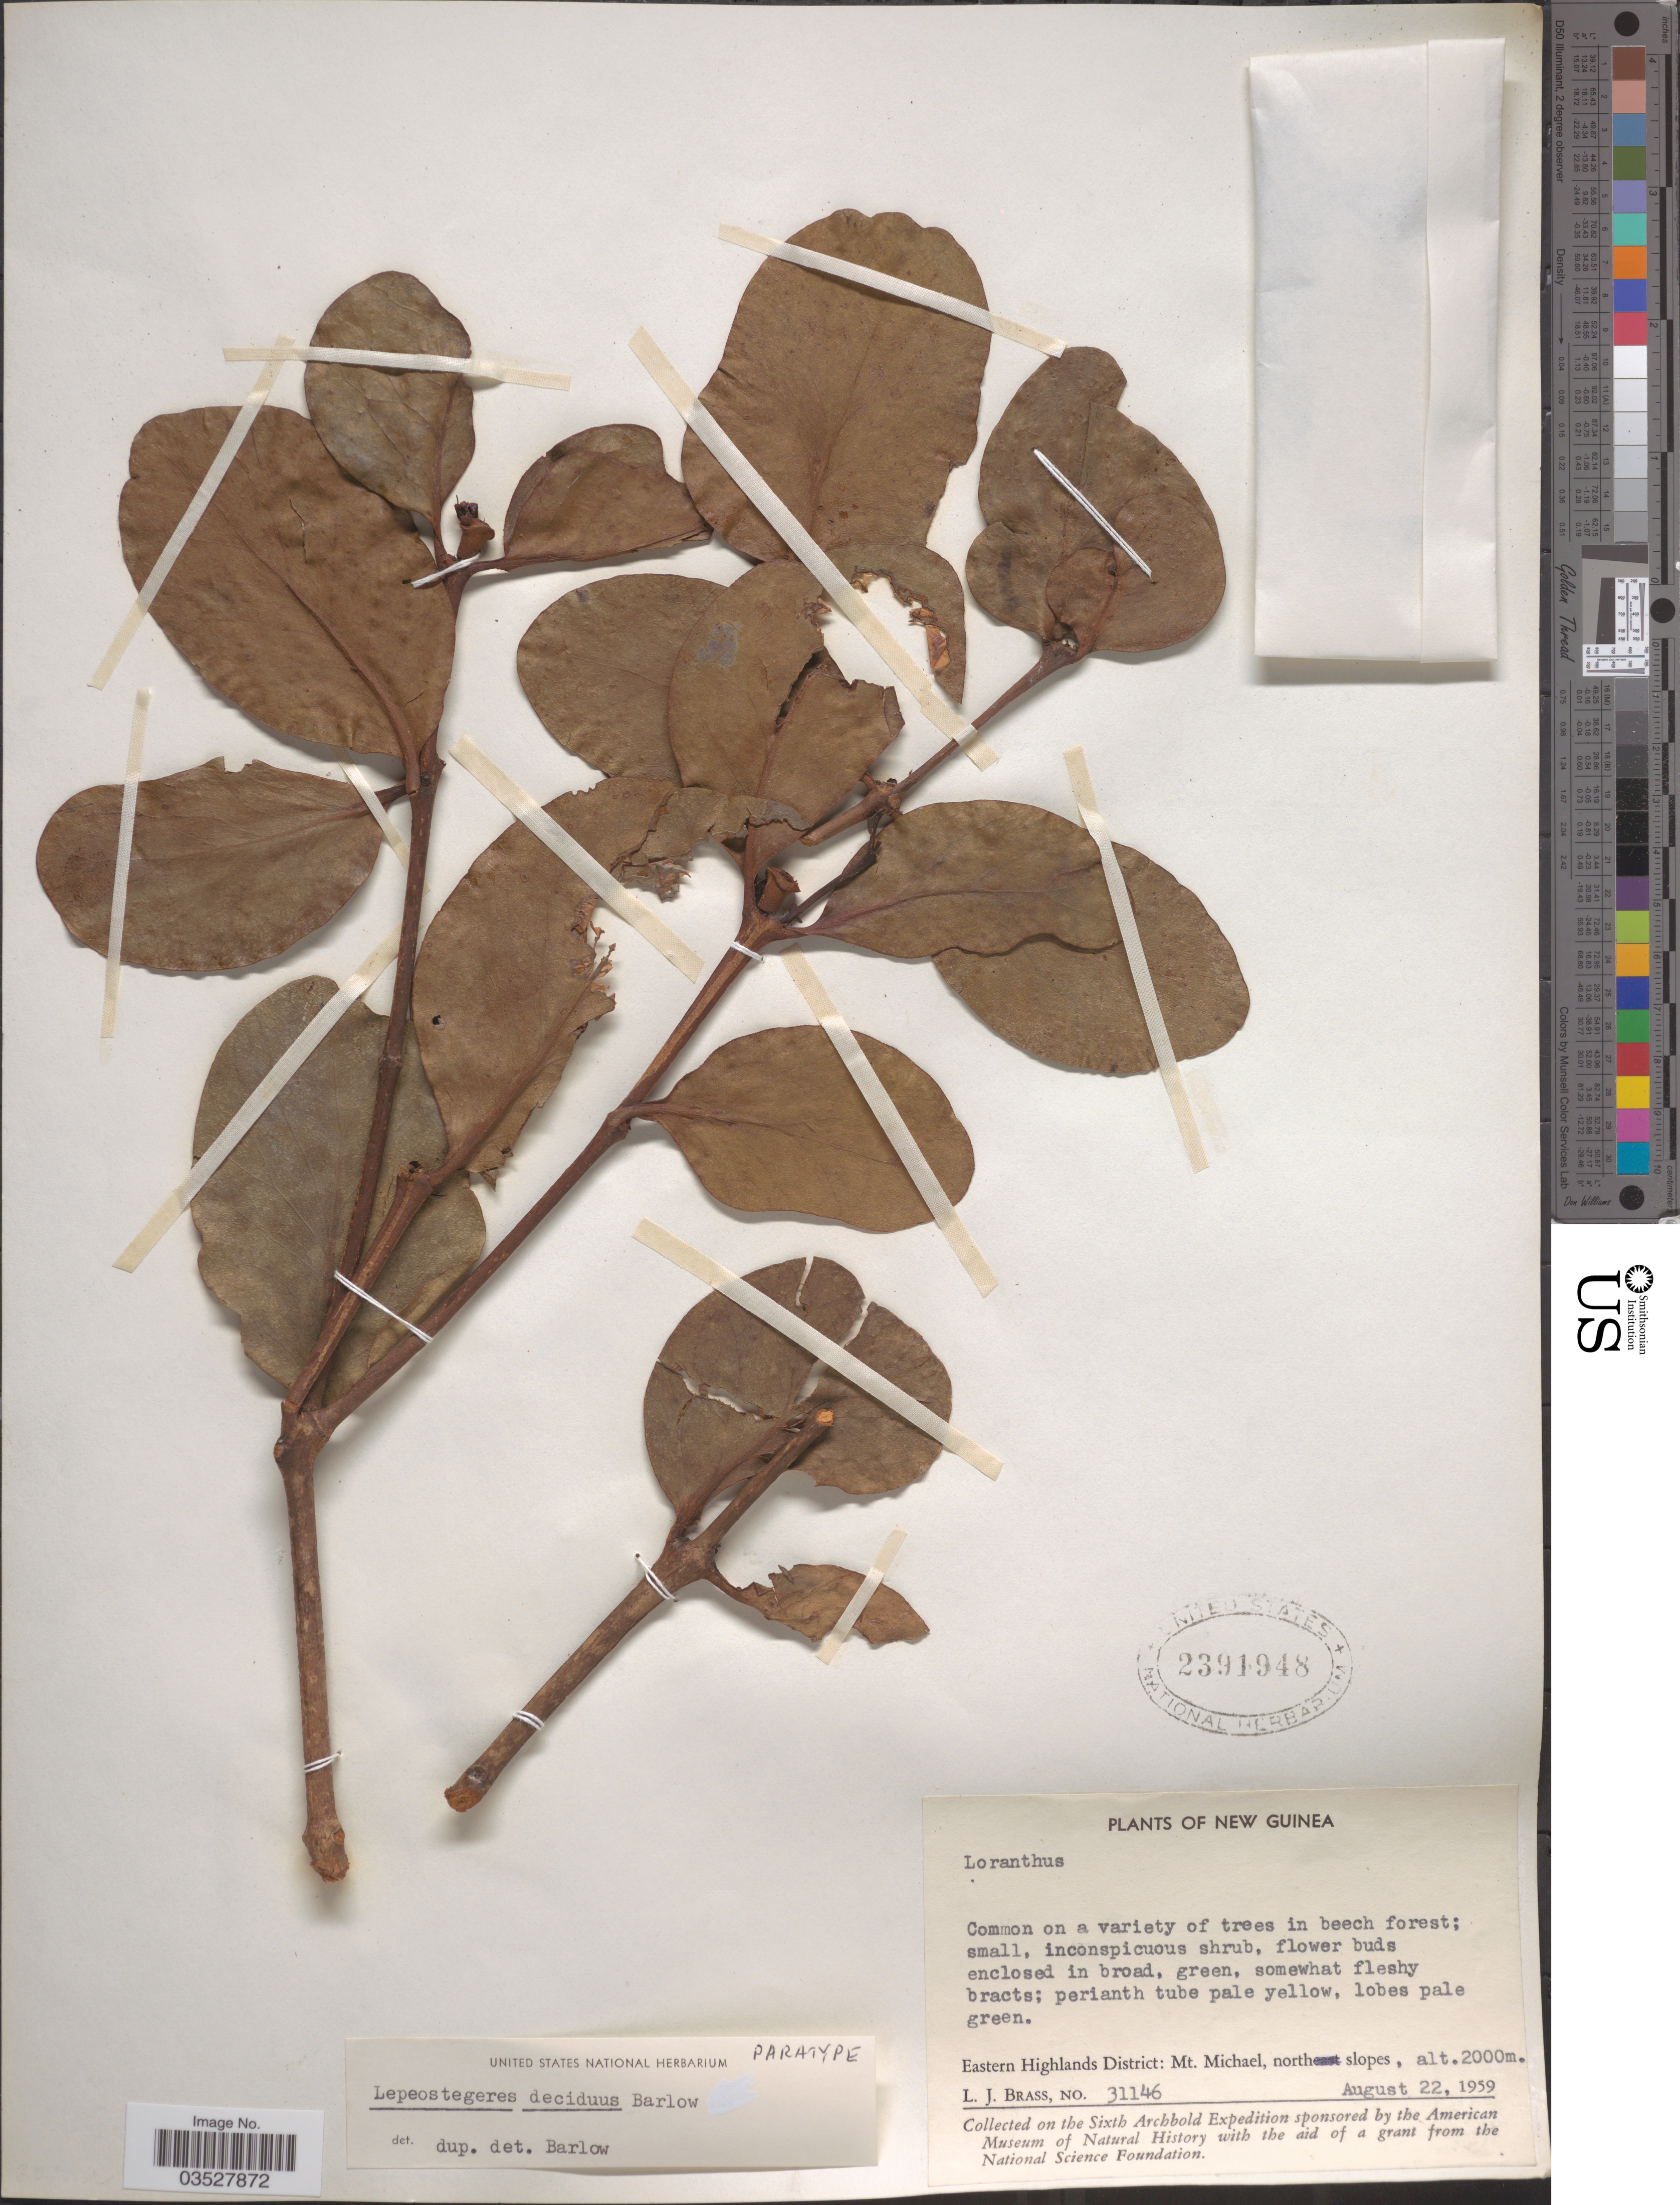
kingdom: Plantae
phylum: Tracheophyta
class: Magnoliopsida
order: Santalales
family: Loranthaceae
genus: Lepeostegeres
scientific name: Lepeostegeres deciduus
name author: Barlow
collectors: L. J. Brass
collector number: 31146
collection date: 1959-08-22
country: Papua New Guinea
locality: New Guinea. Eastern Highlands District: Mt. Michael, north slopes.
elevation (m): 2000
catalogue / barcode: US 2391948